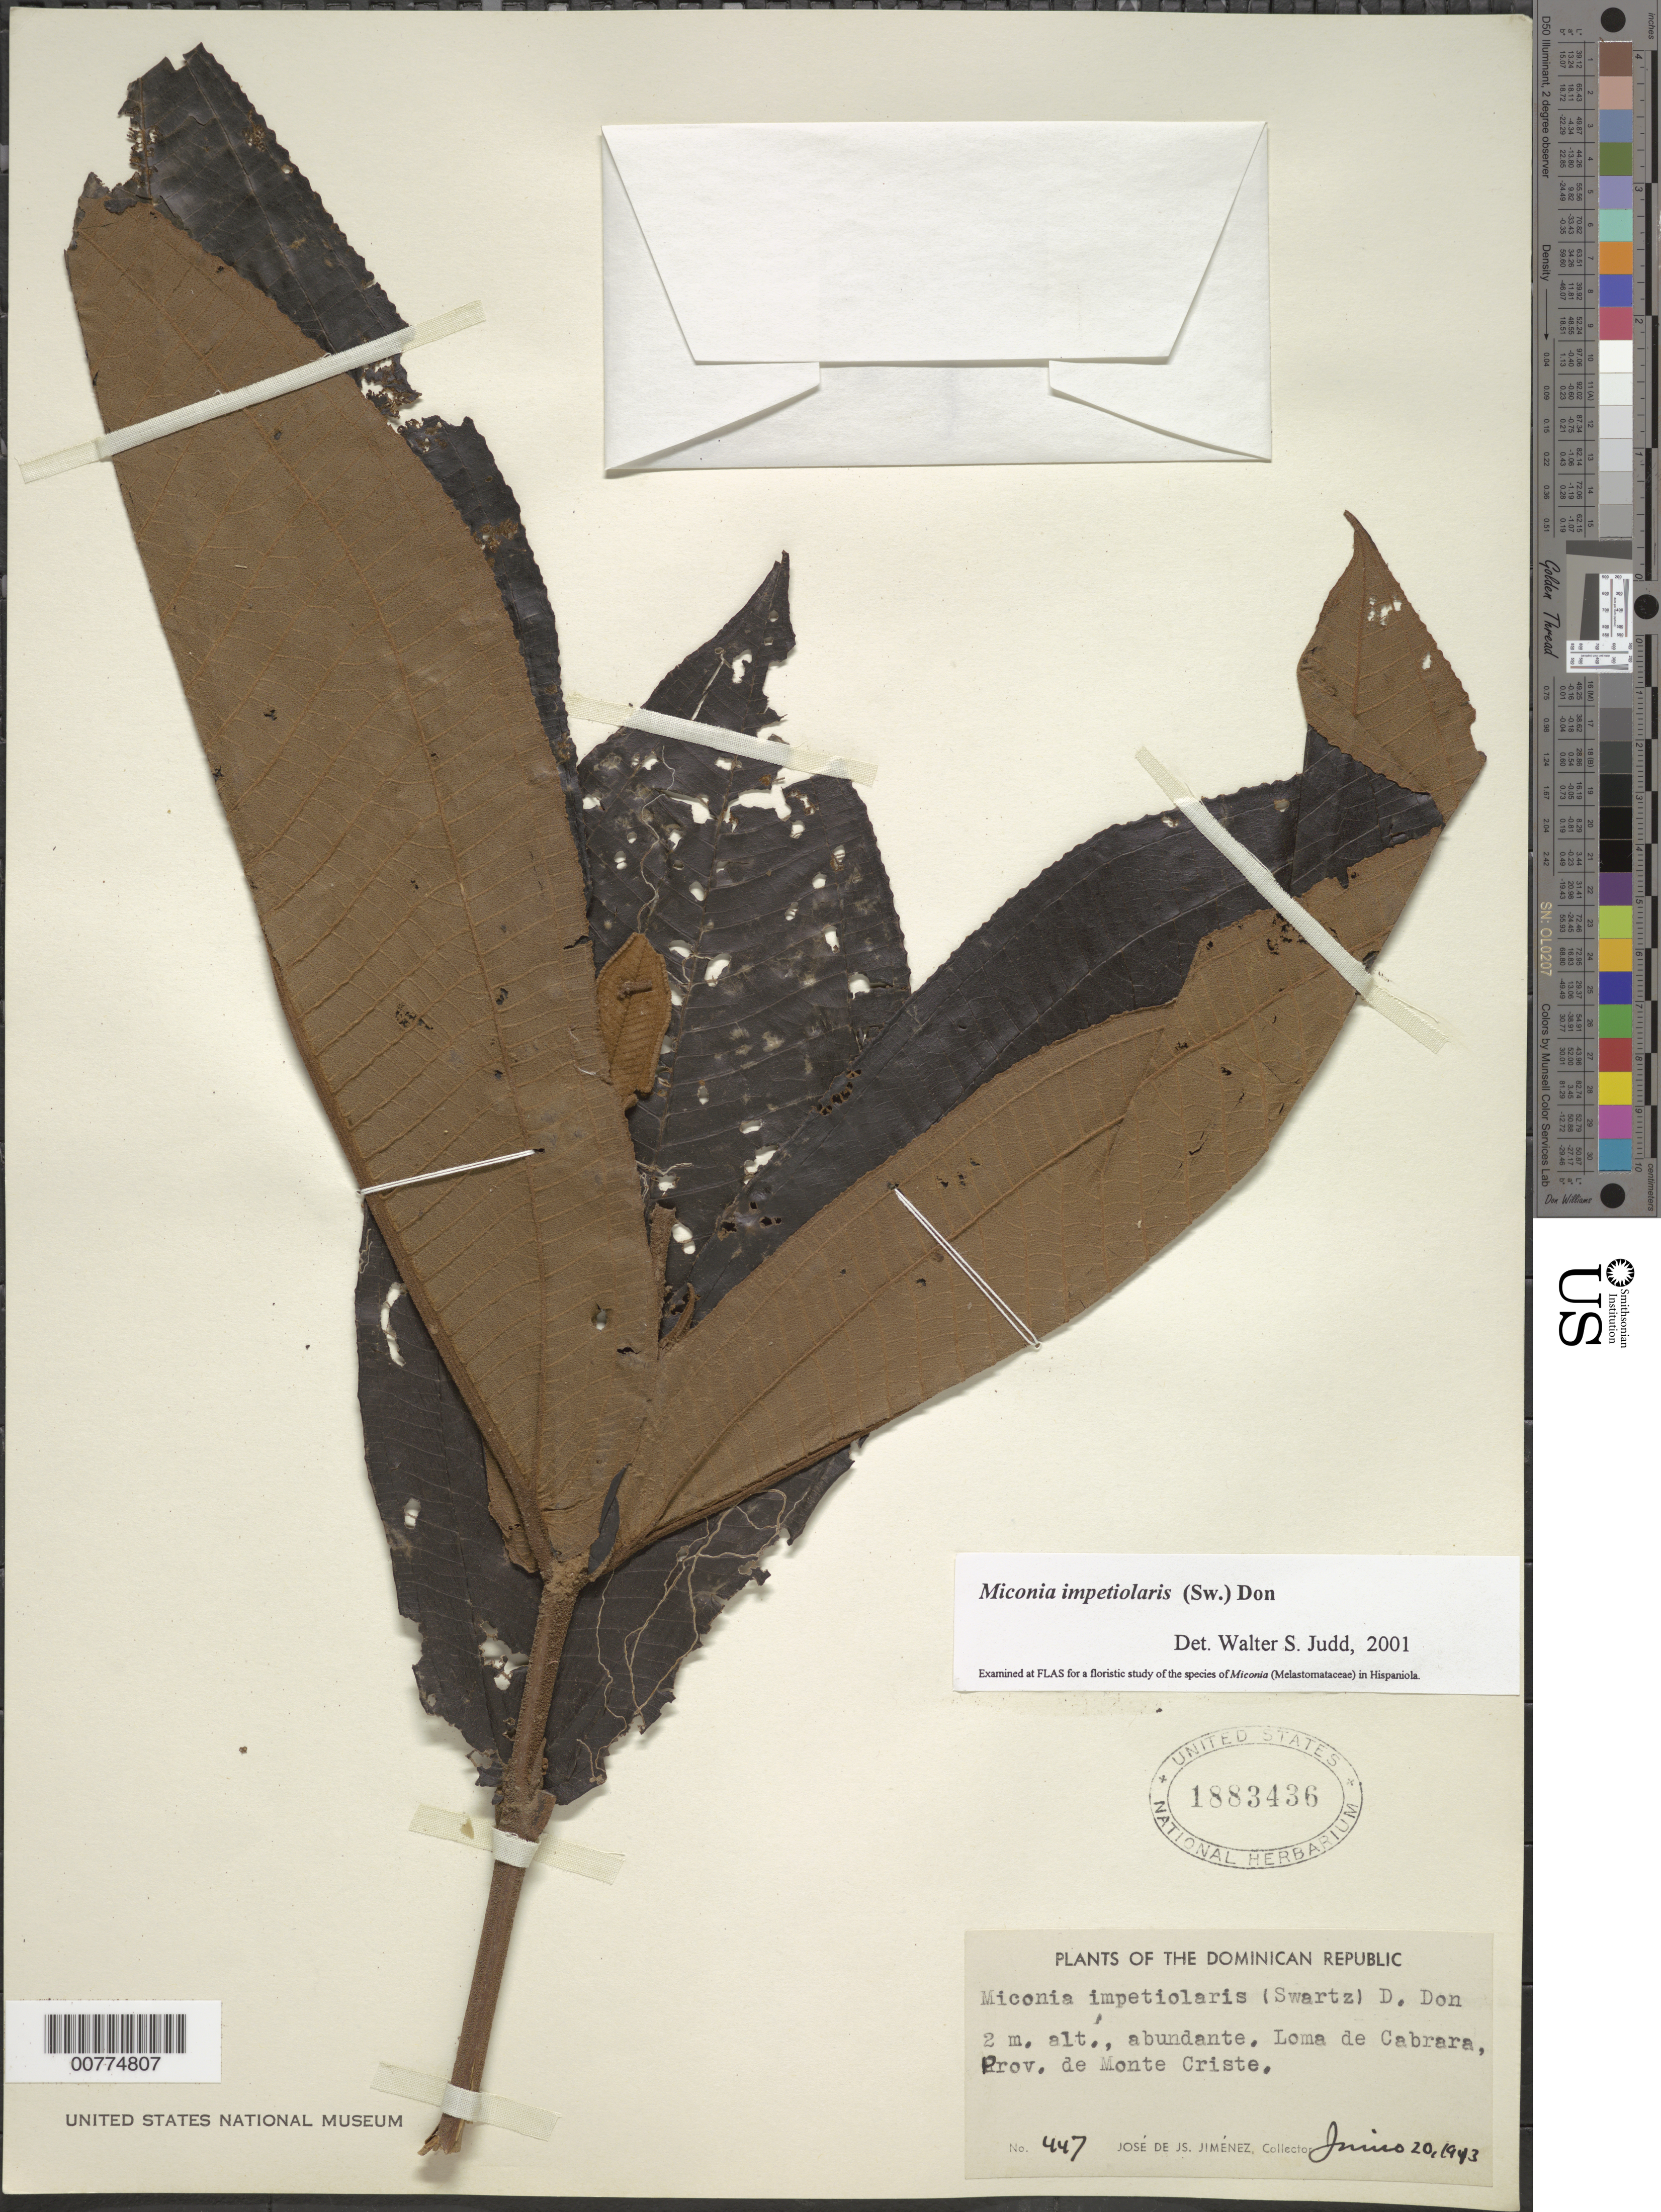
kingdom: Plantae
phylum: Tracheophyta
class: Magnoliopsida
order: Myrtales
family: Melastomataceae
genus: Miconia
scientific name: Miconia impetiolaris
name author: (Sw.) D. Don ex DC.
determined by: Judd, Walter S.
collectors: J. J. Jiménez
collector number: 447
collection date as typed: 20 Jun 1943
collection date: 1943-06-20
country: Dominican Republic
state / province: Monte Cristi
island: Hispaniola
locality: Loma de Cabrara.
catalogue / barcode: US 1883436